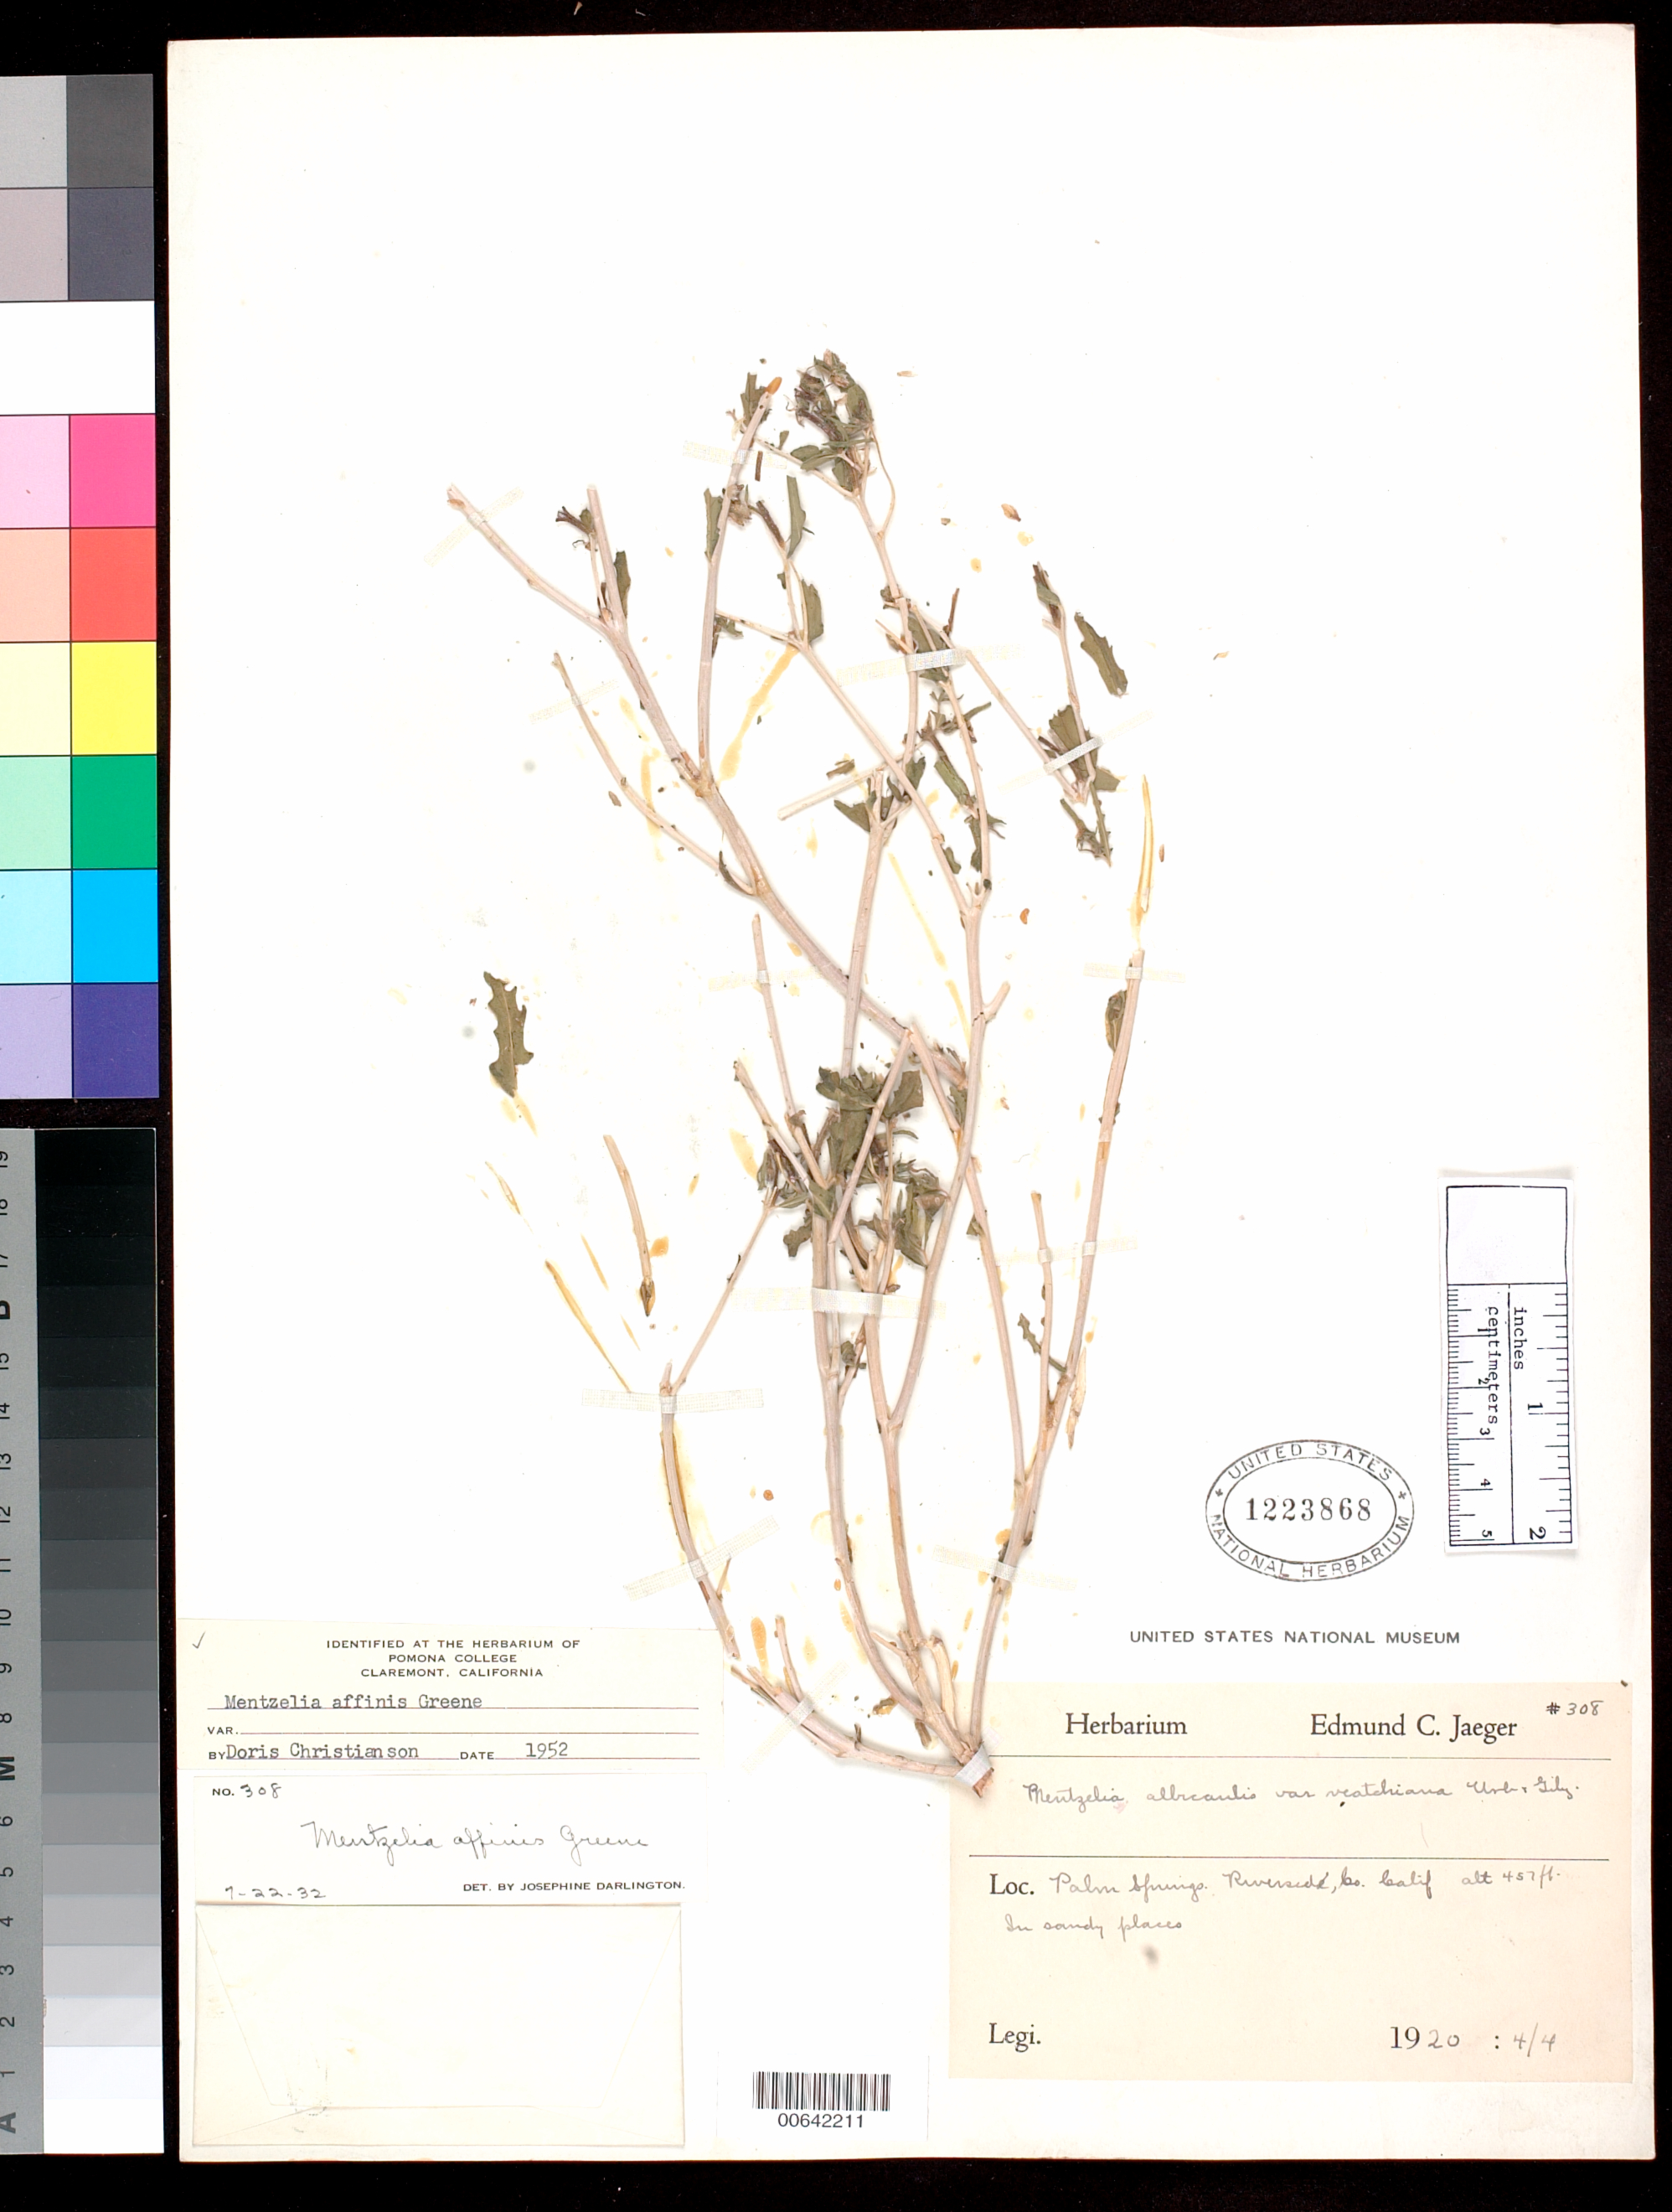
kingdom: Plantae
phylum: Tracheophyta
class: Magnoliopsida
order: Cornales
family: Loasaceae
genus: Mentzelia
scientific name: Mentzelia affinis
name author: Greene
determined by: Christianson, D.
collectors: E. Jaeger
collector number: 308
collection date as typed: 04 Apr 1920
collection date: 1920-04-04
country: United States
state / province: California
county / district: Riverside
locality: Palm Springs.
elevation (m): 139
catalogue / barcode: US 1223868